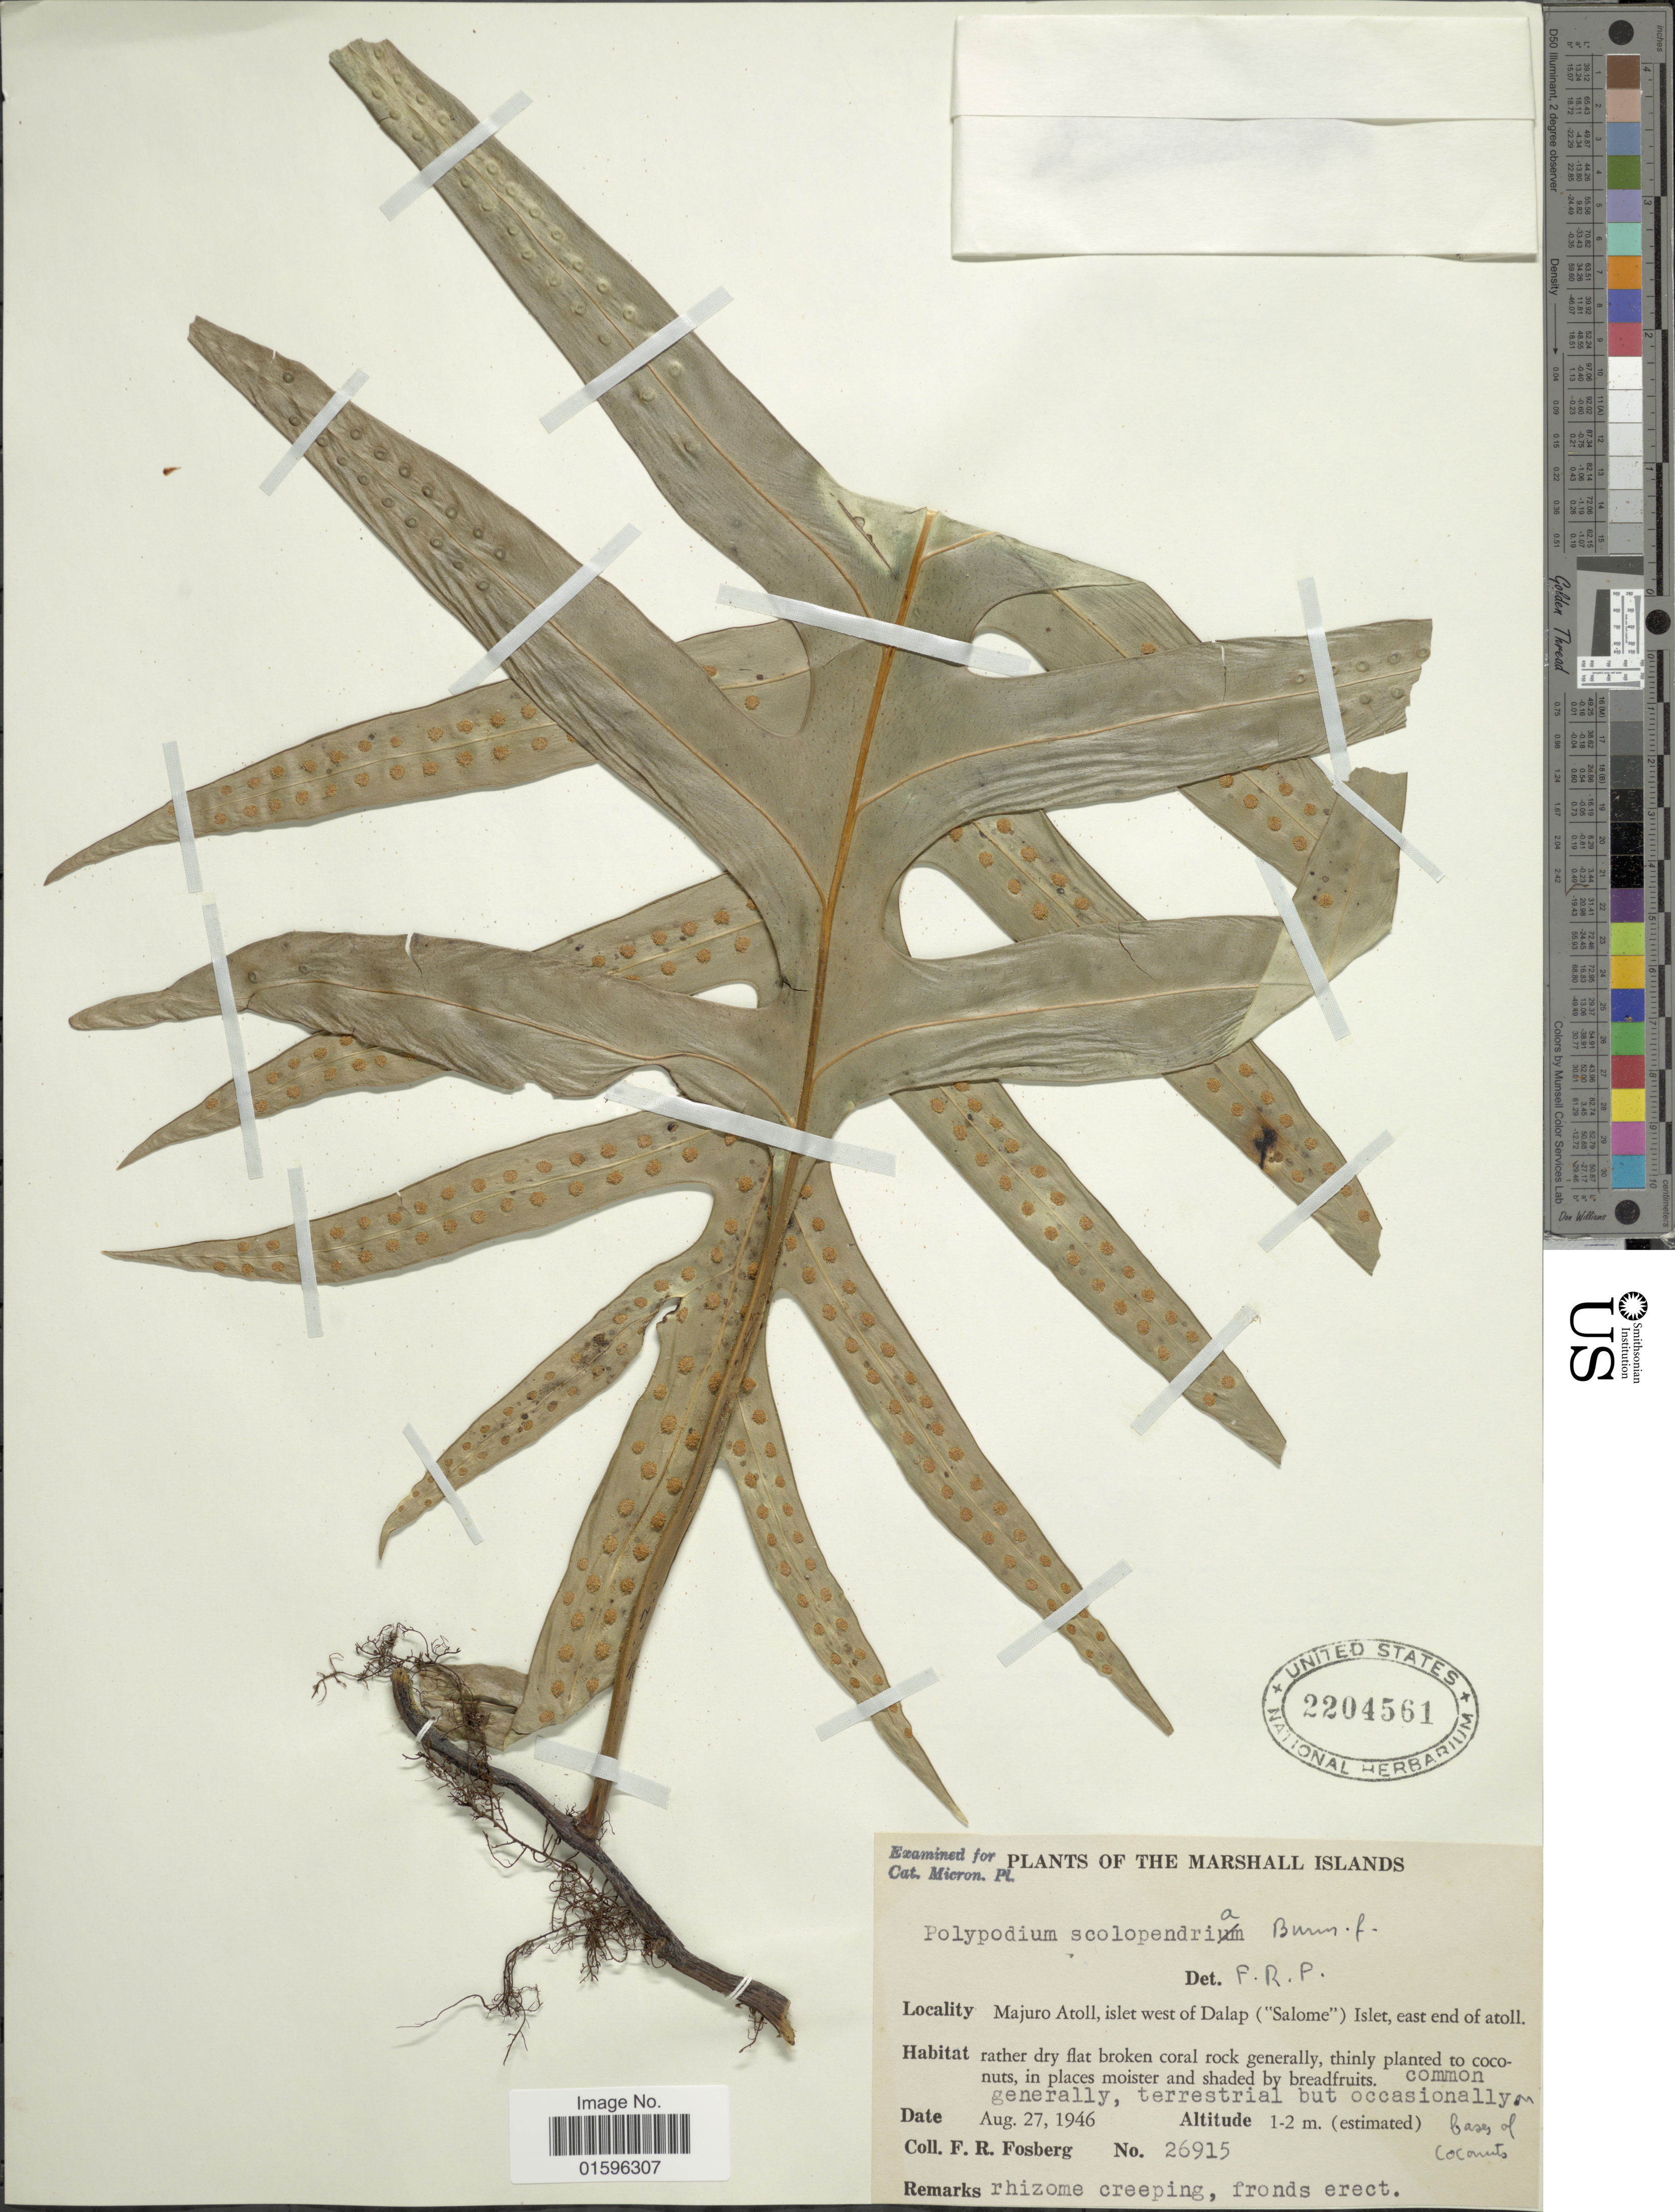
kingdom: Plantae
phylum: Tracheophyta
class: Polypodiopsida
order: Polypodiales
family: Polypodiaceae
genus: Polypodium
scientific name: Polypodium scolopendria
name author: Burm. f.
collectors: F. R. Fosberg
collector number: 26915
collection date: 1946-08-27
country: Marshall Islands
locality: Marshall Island, Majuro Atoll, islet west of Dalap ("Salome") Isletm east end of atoll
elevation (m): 1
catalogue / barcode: US 2204561